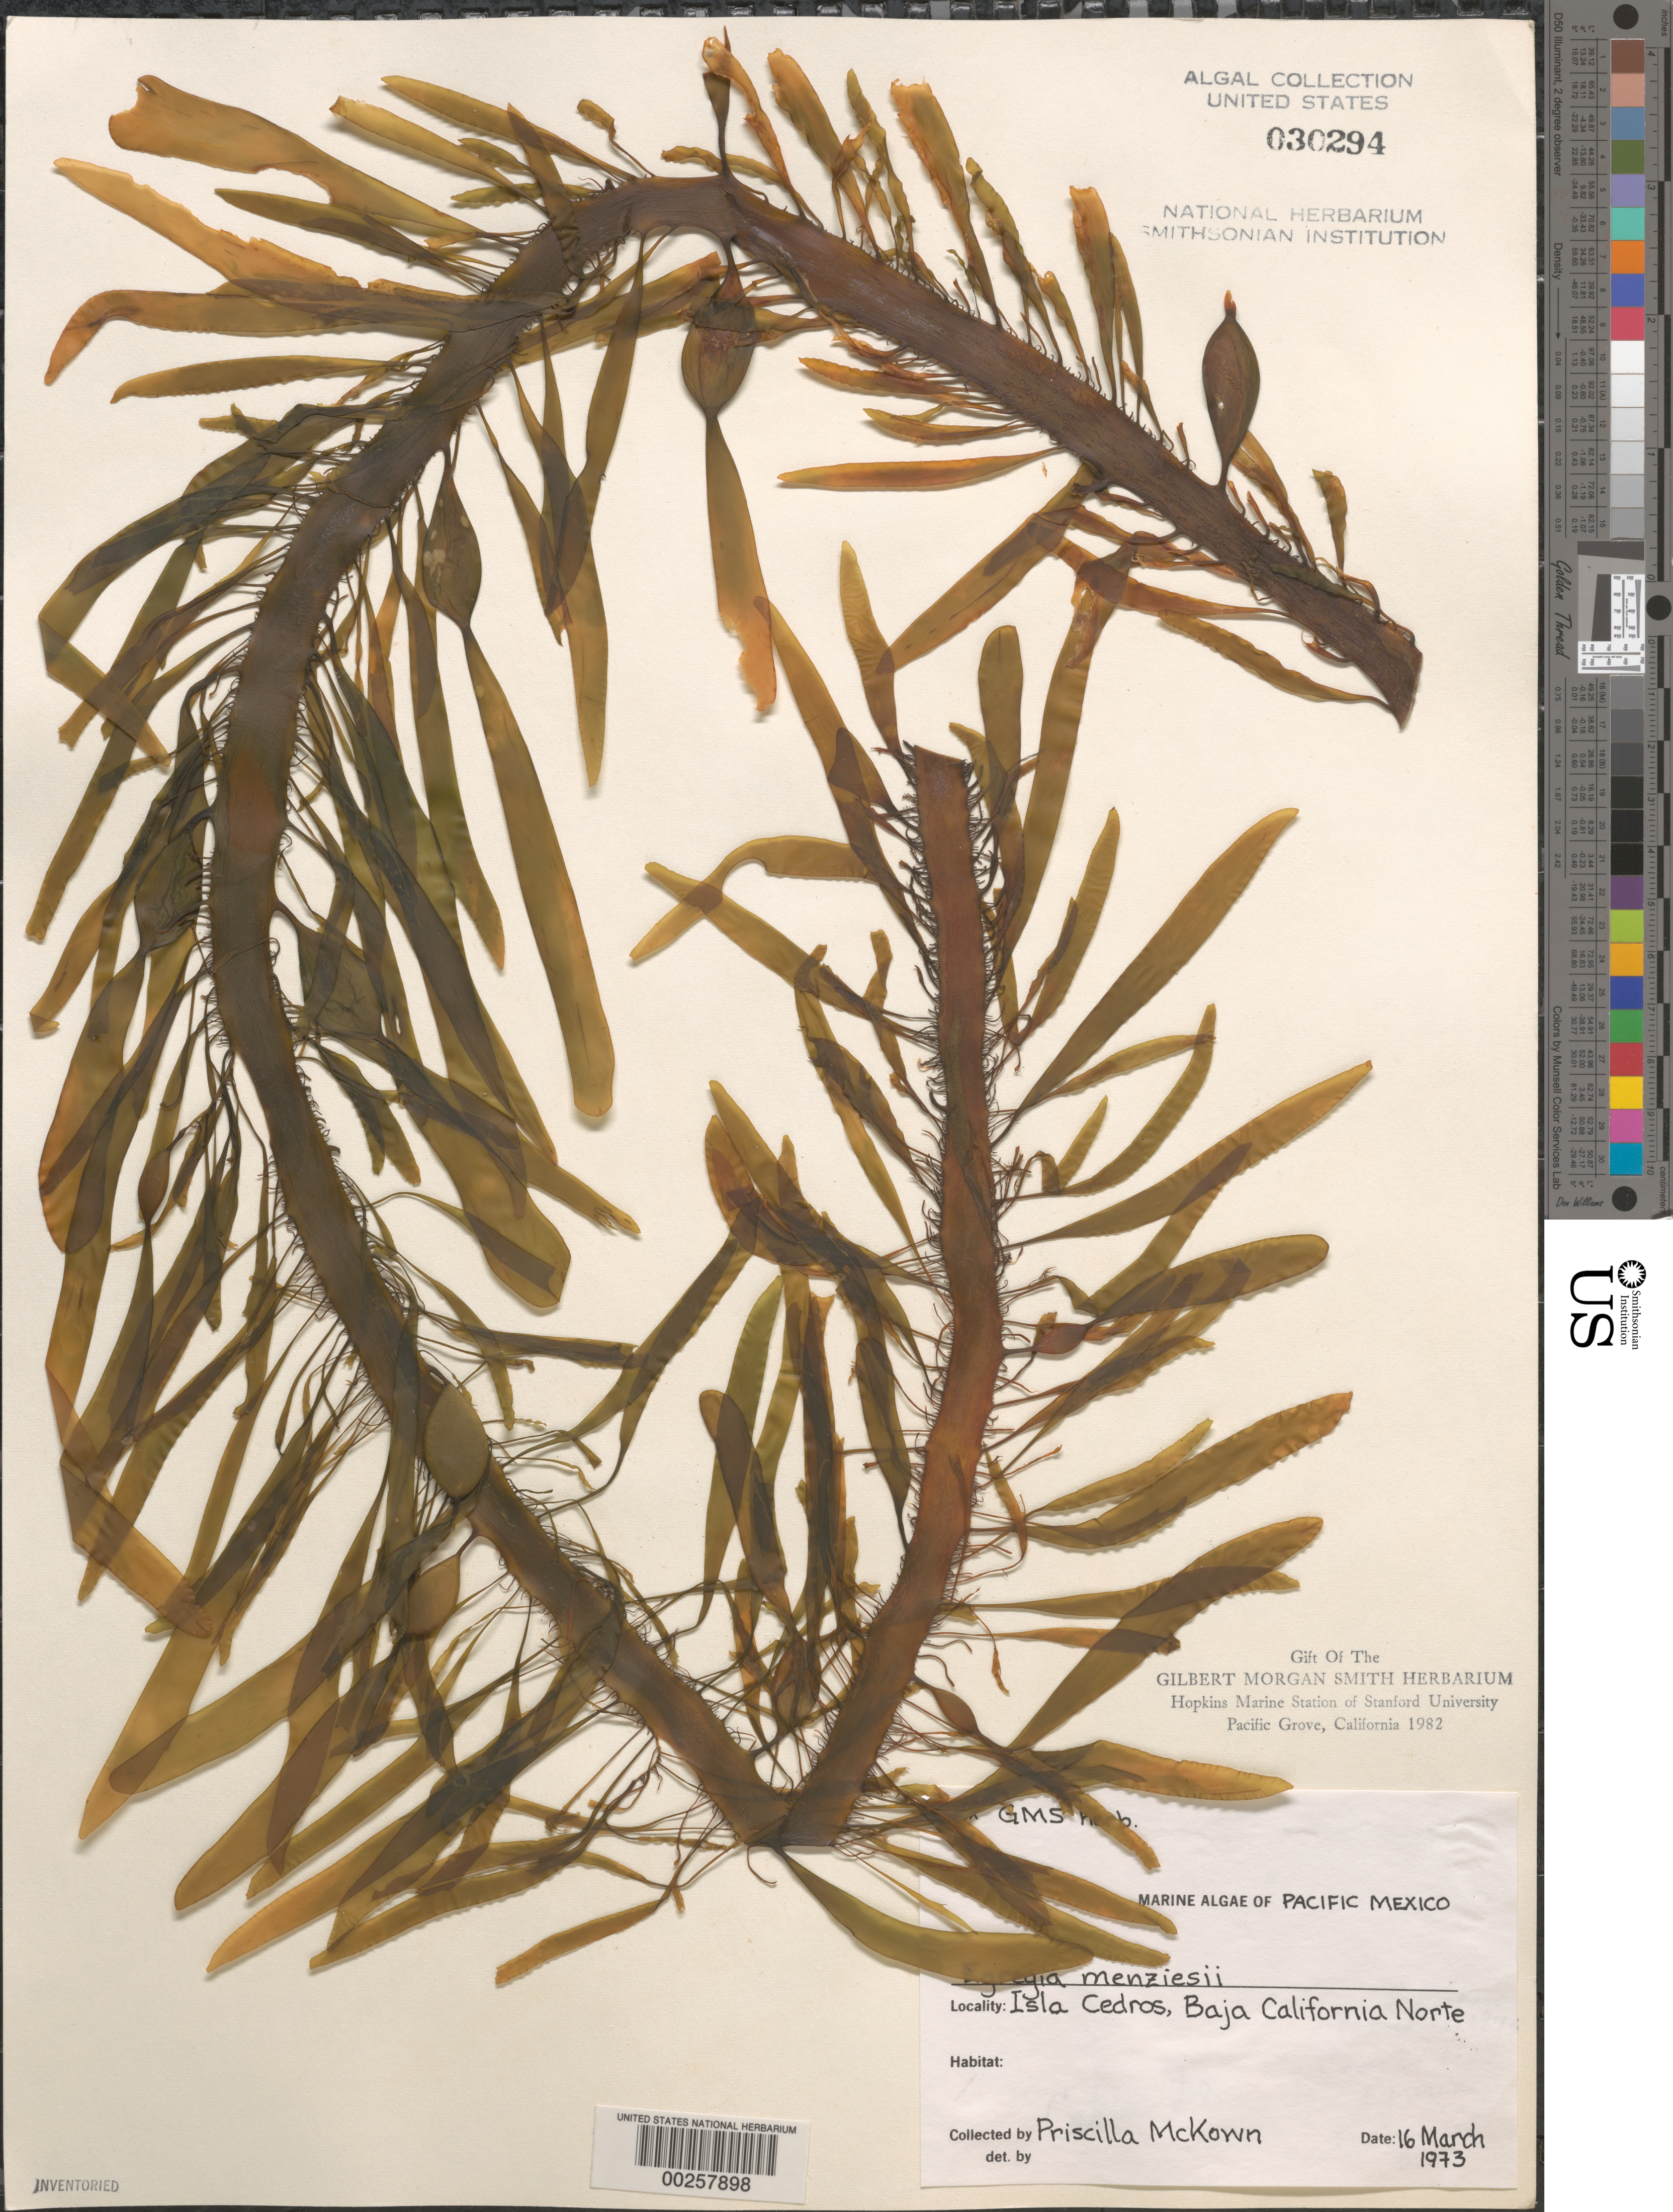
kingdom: Chromista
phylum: Ochrophyta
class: Phaeophyceae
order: Laminariales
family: Lessoniaceae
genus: Egregia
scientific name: Egregia menziesii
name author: (Turner) Aresch.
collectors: P. McKown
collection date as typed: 16 Mar 1973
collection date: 1973-03-16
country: Mexico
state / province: Baja California Norte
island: Isla Cedros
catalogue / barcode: US 30294